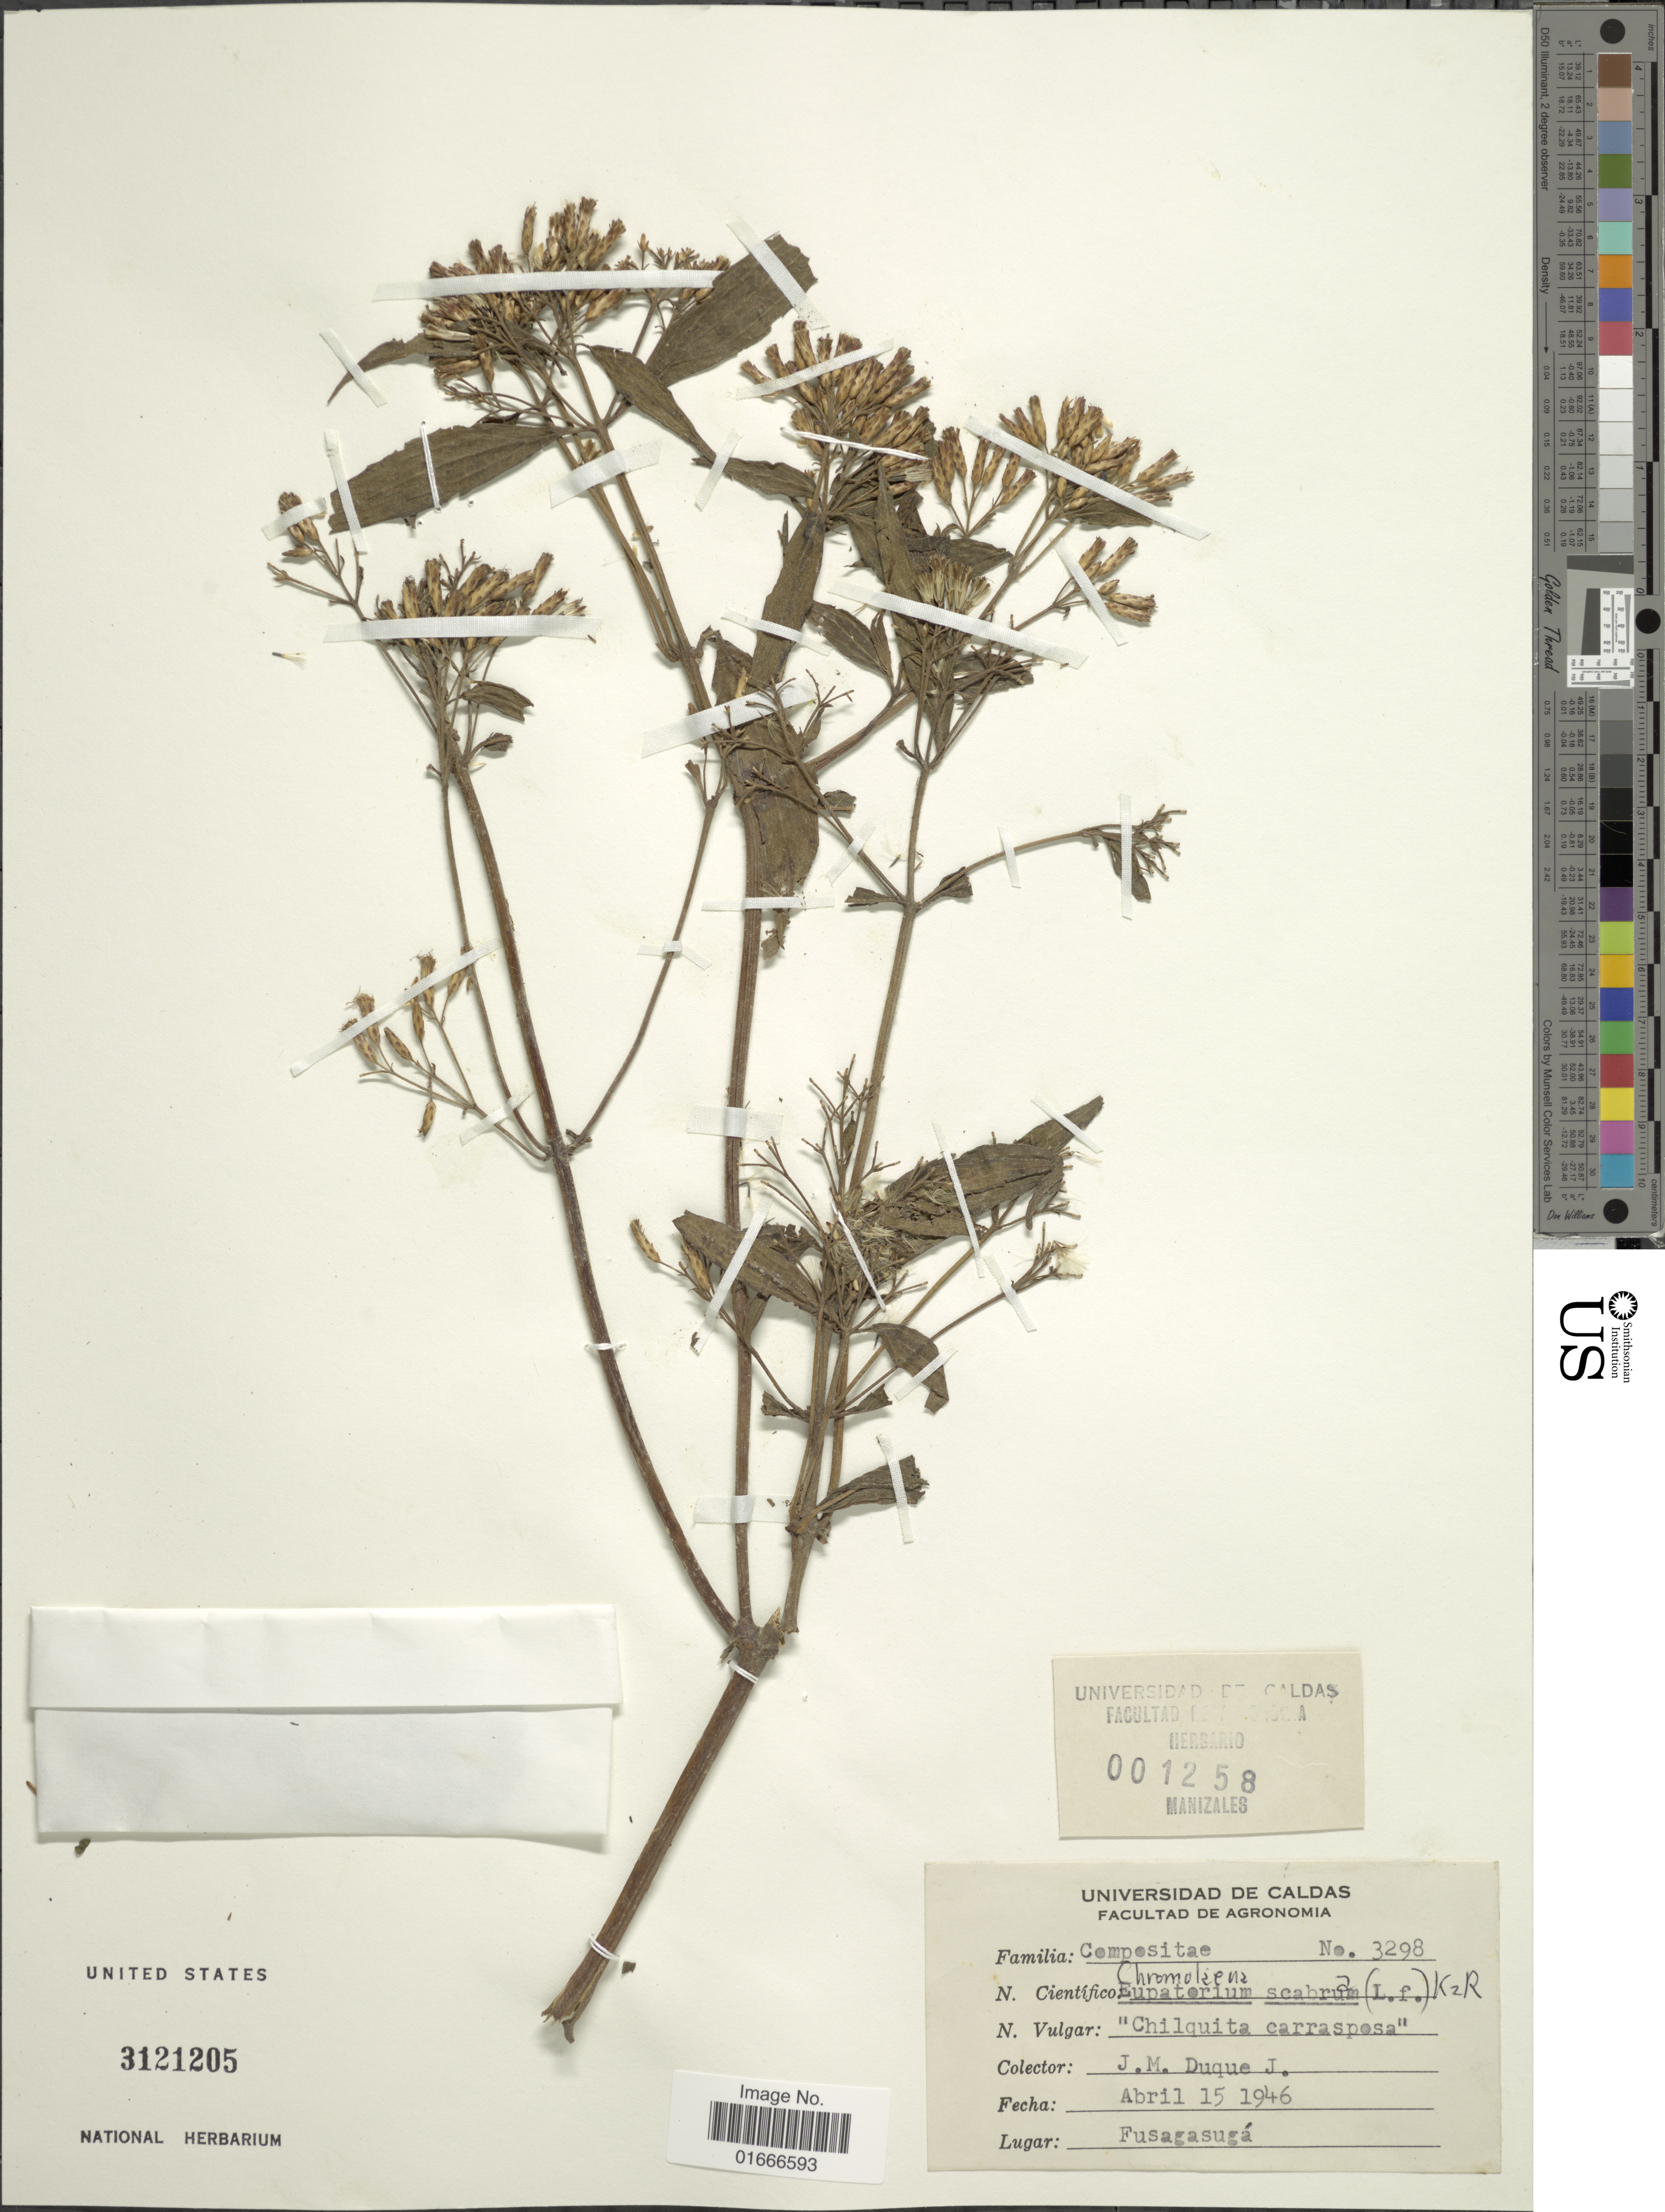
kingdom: Plantae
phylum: Tracheophyta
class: Magnoliopsida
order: Asterales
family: Asteraceae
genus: Chromolaena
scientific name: Chromolaena leptocephala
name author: (DC.) R.M. King & H. Rob.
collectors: J. M. Duque Jaramillo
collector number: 3298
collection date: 1946-04-15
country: Colombia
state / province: Cundinamarca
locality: Fusagasuga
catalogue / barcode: US 3121205